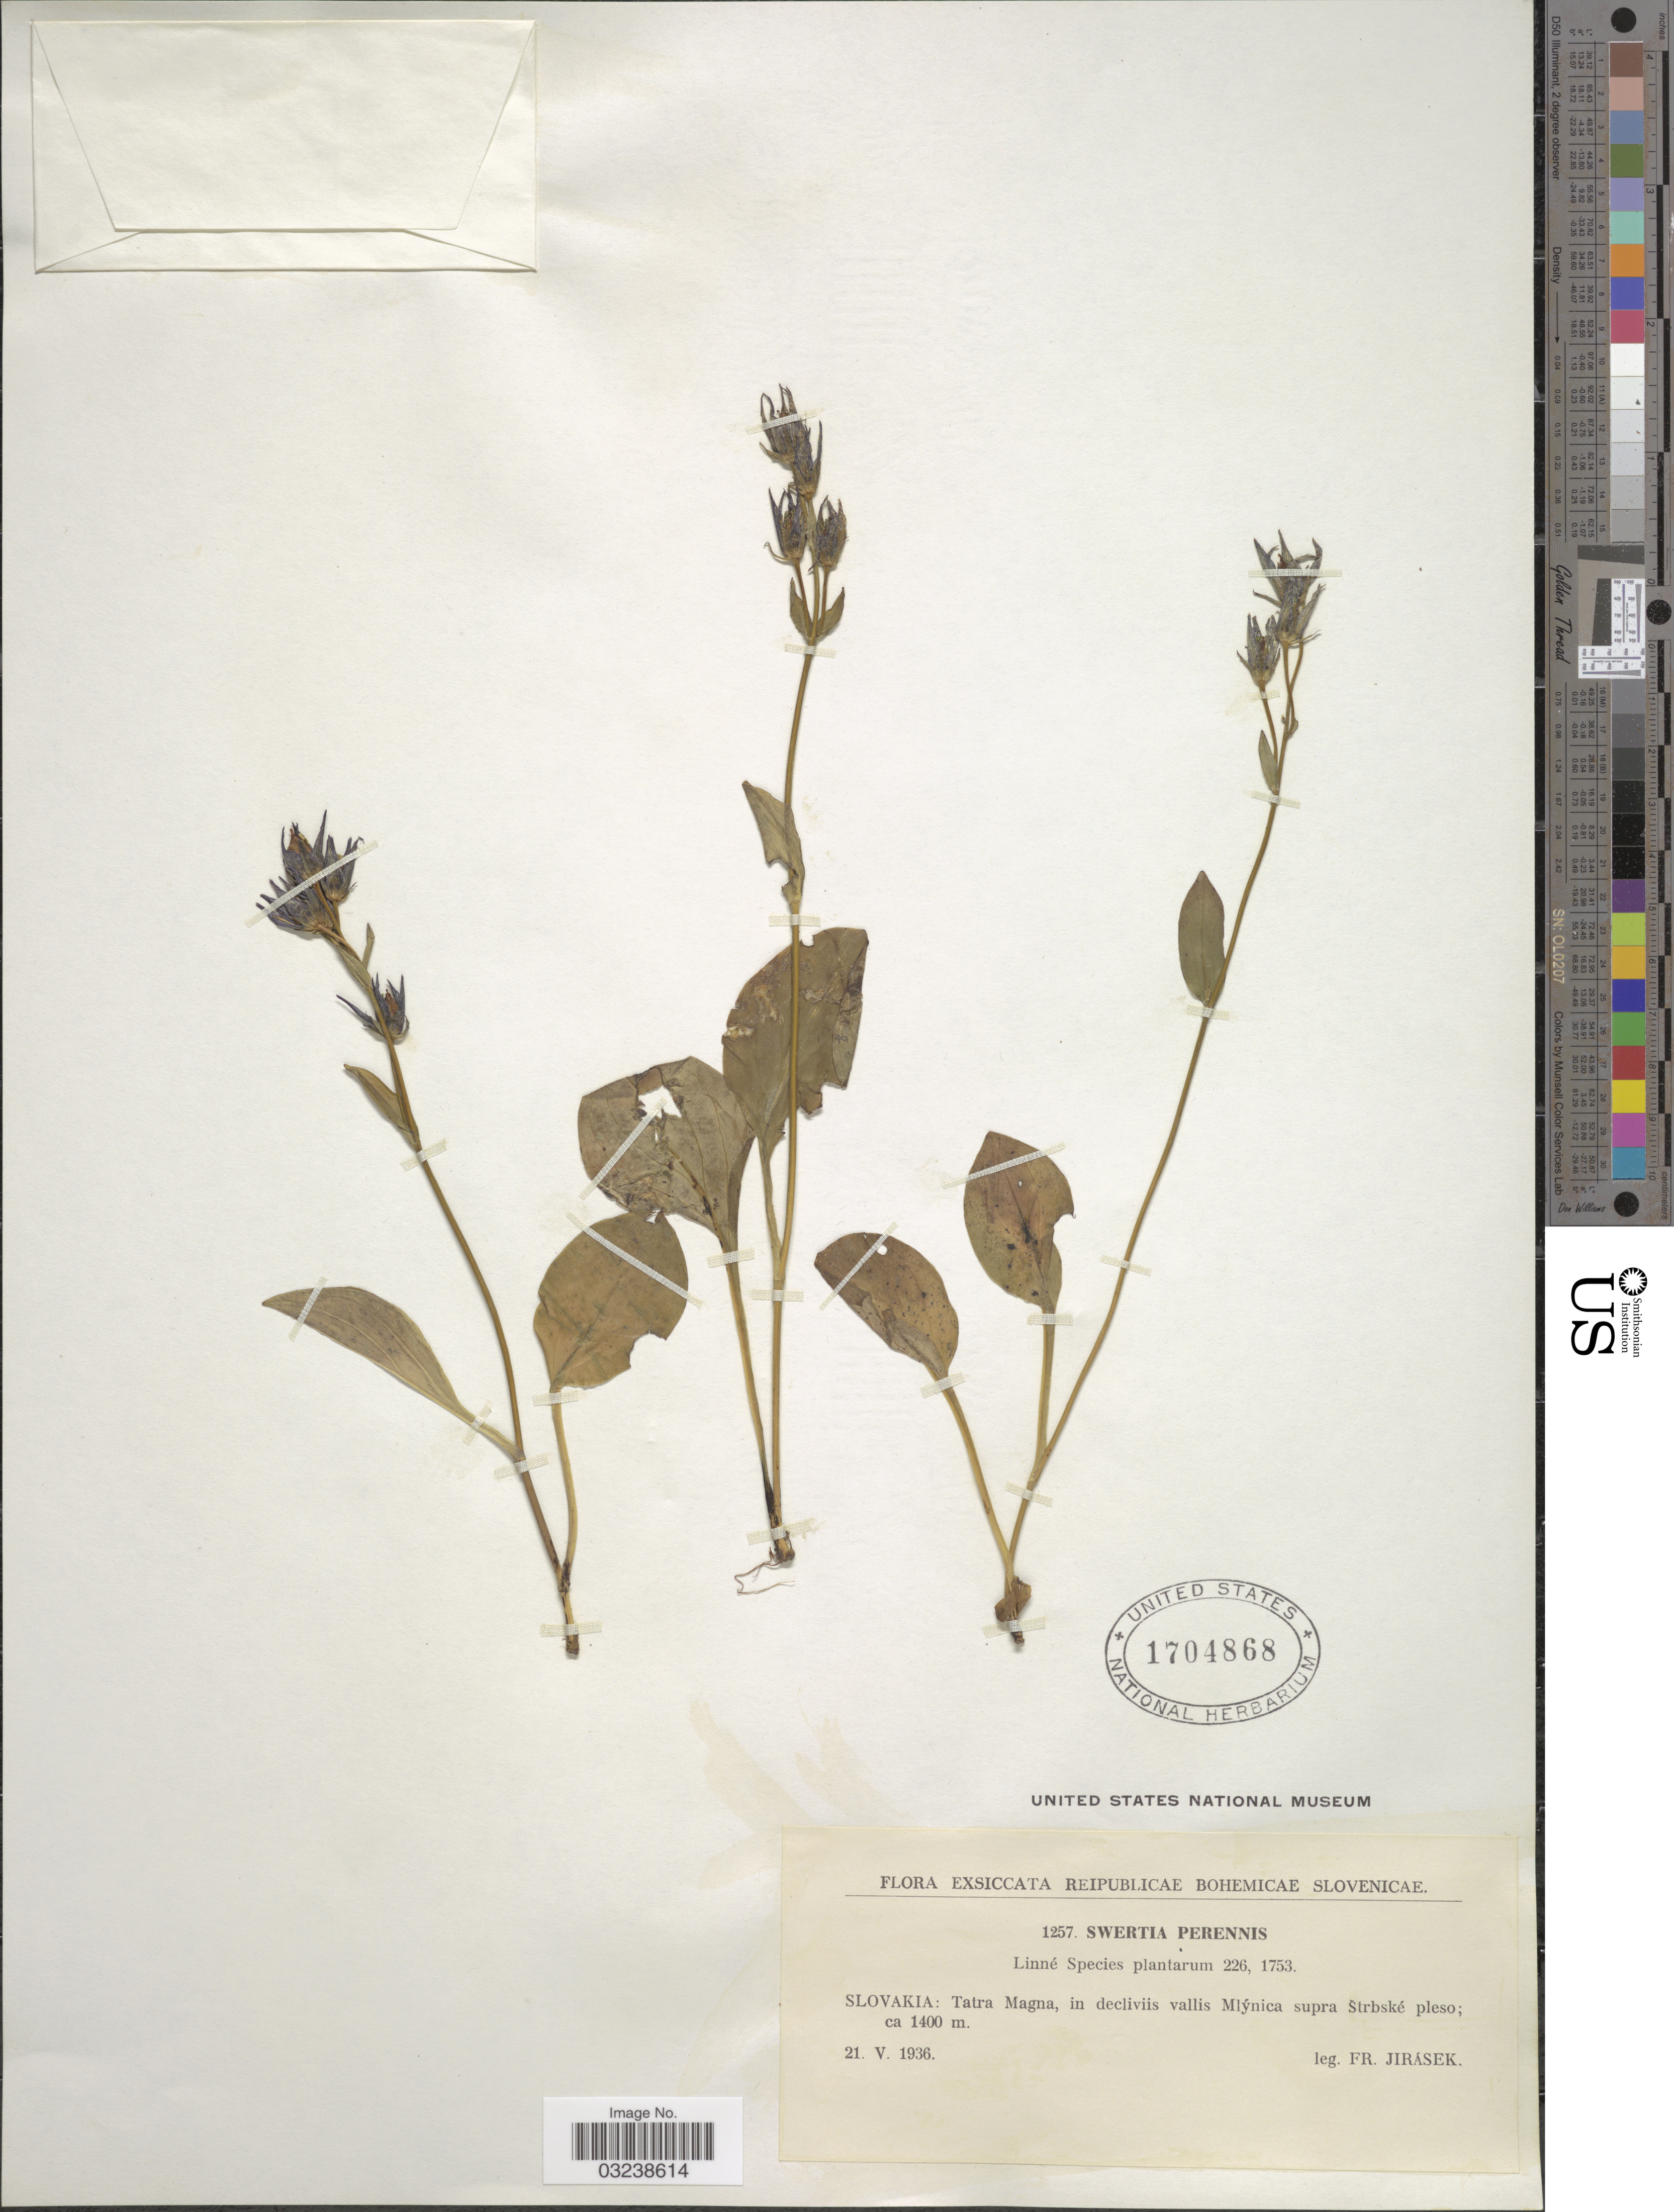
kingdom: Plantae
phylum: Tracheophyta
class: Magnoliopsida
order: Gentianales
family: Gentianaceae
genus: Swertia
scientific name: Swertia perennis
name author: L.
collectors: F. Jirasek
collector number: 1257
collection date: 1936-05-21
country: Slovakia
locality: Slovakia: Tatra Magna, in devliviis vallis Mlýnica supra Strbské pleso.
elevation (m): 1400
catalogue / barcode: US 1704868